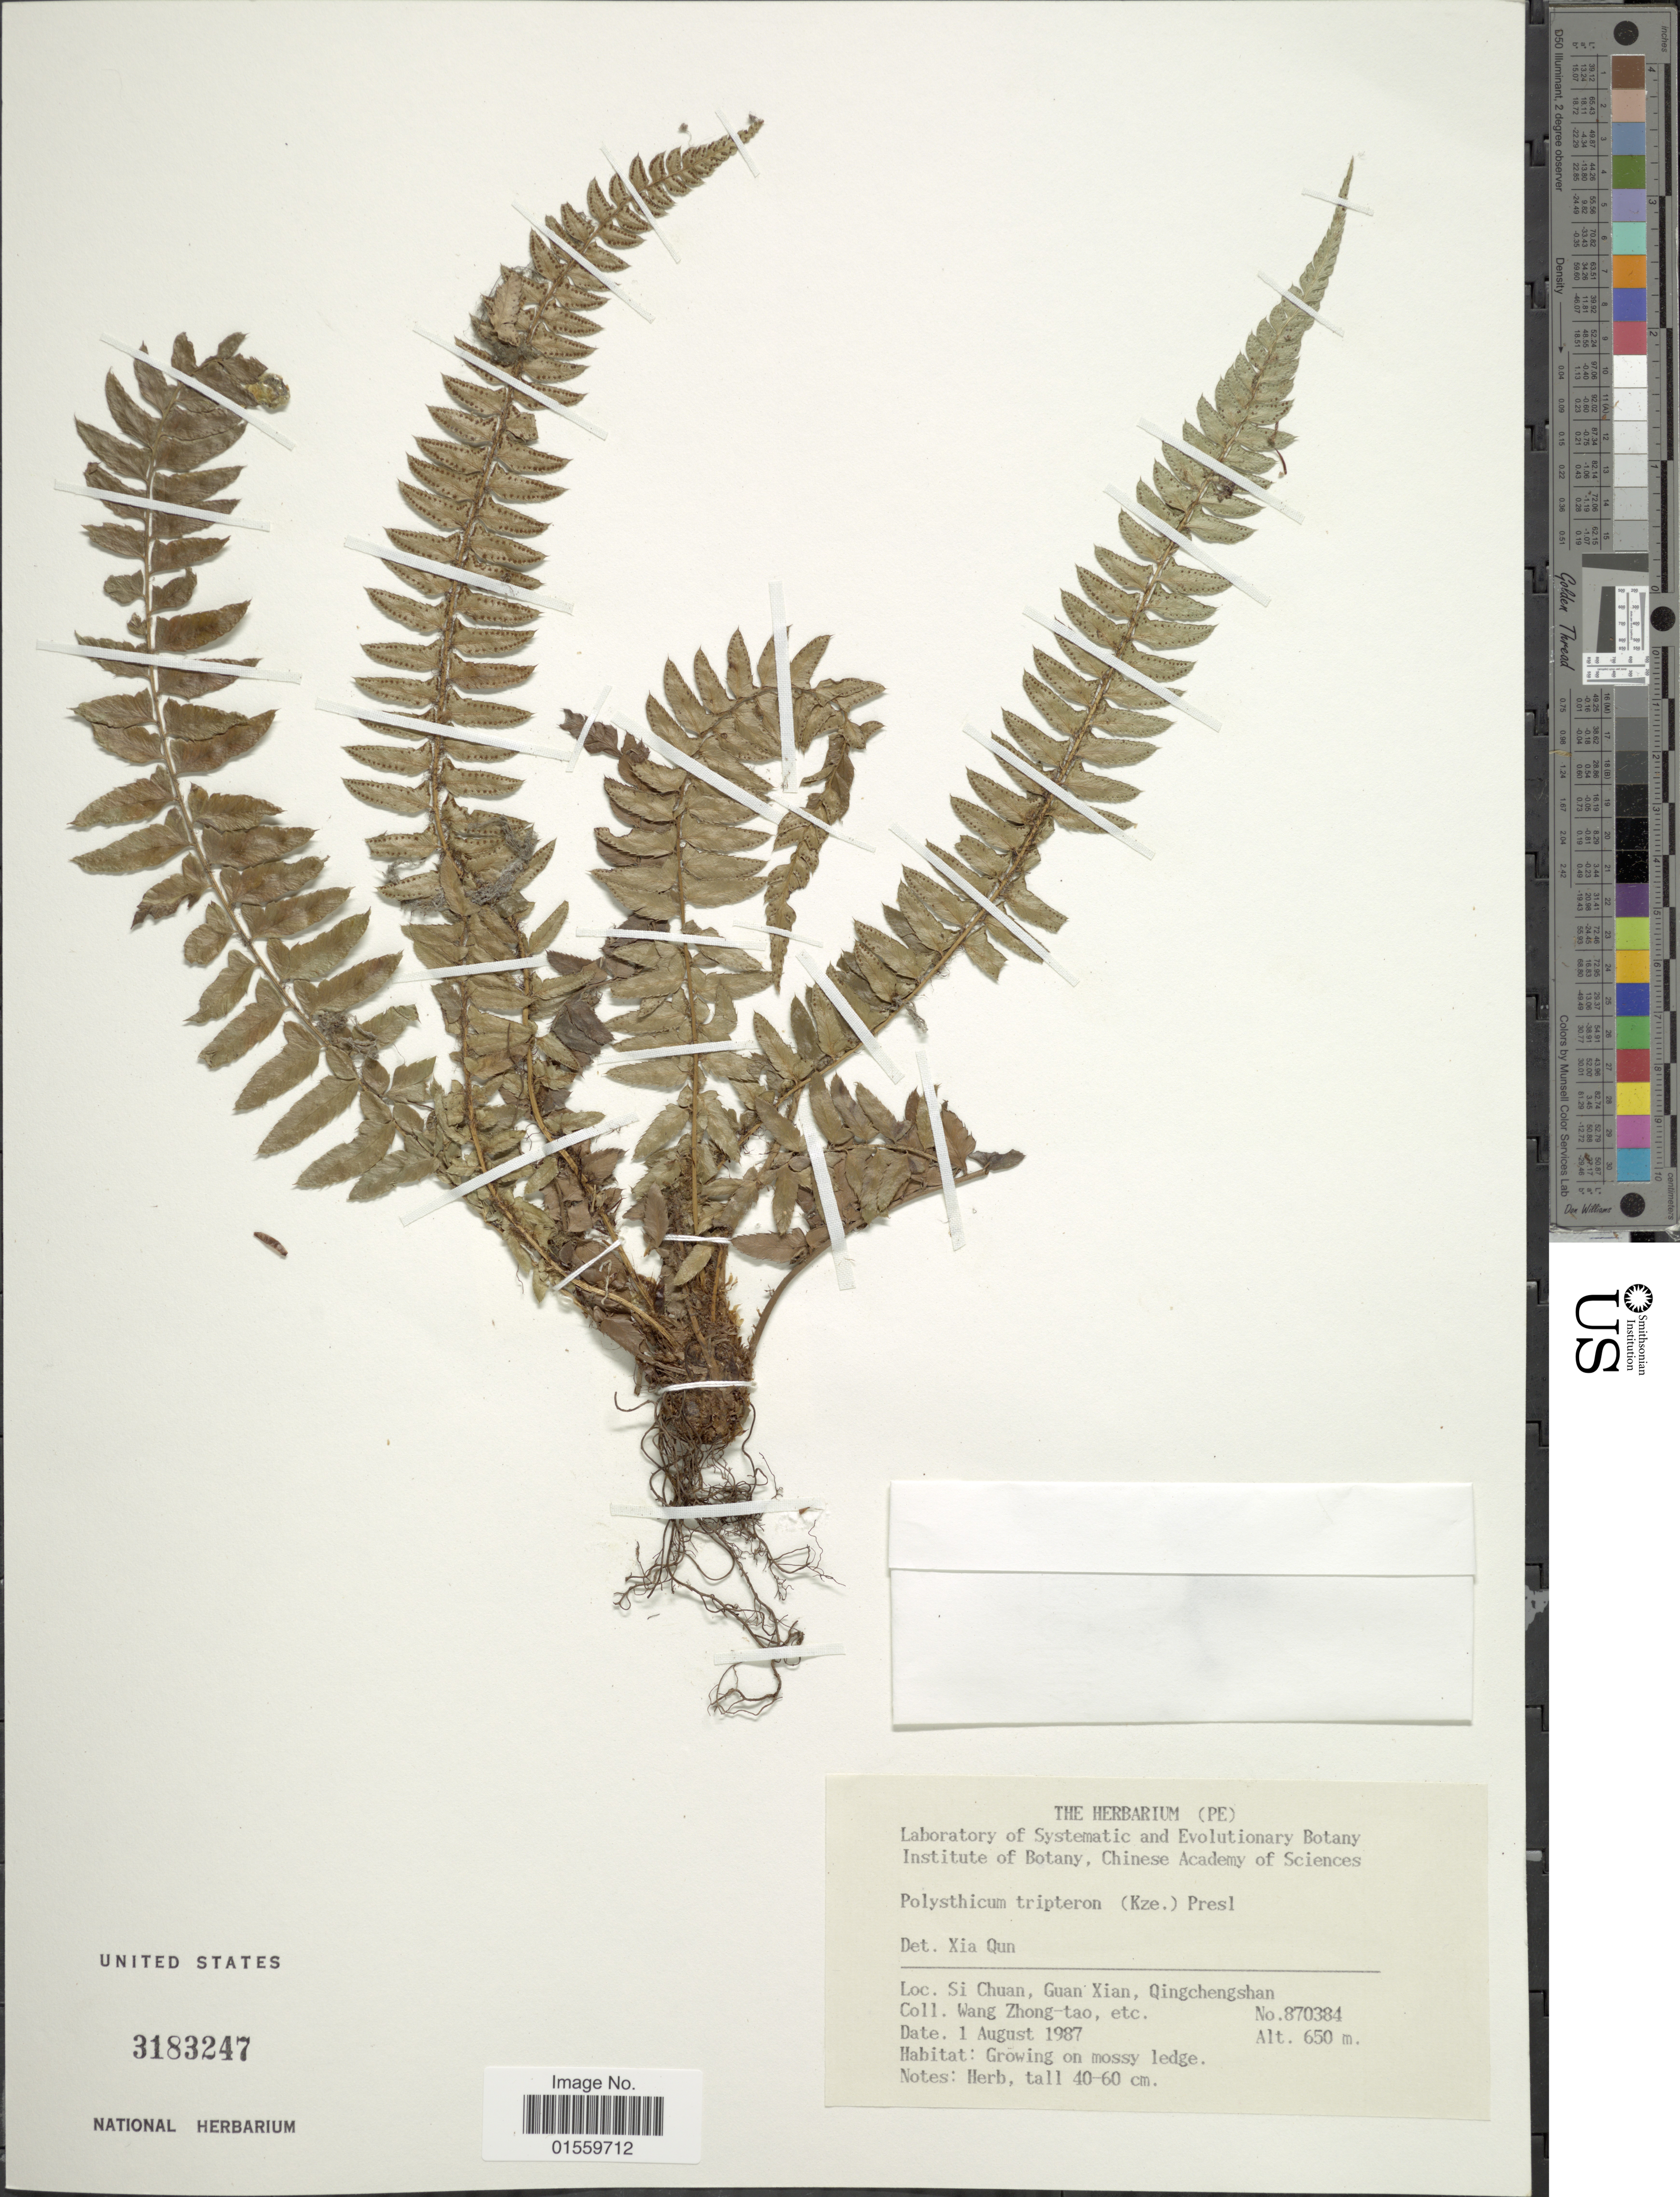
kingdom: Plantae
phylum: Tracheophyta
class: Polypodiopsida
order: Polypodiales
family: Dryopteridaceae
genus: Polystichum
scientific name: Polystichum tripteron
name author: (Kunze) C. Presl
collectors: W. Zhong-Tao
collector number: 870384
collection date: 1987-08-01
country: China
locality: Si Chuan, Guan Xian, Qingchengshan.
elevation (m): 650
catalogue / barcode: US 3183247